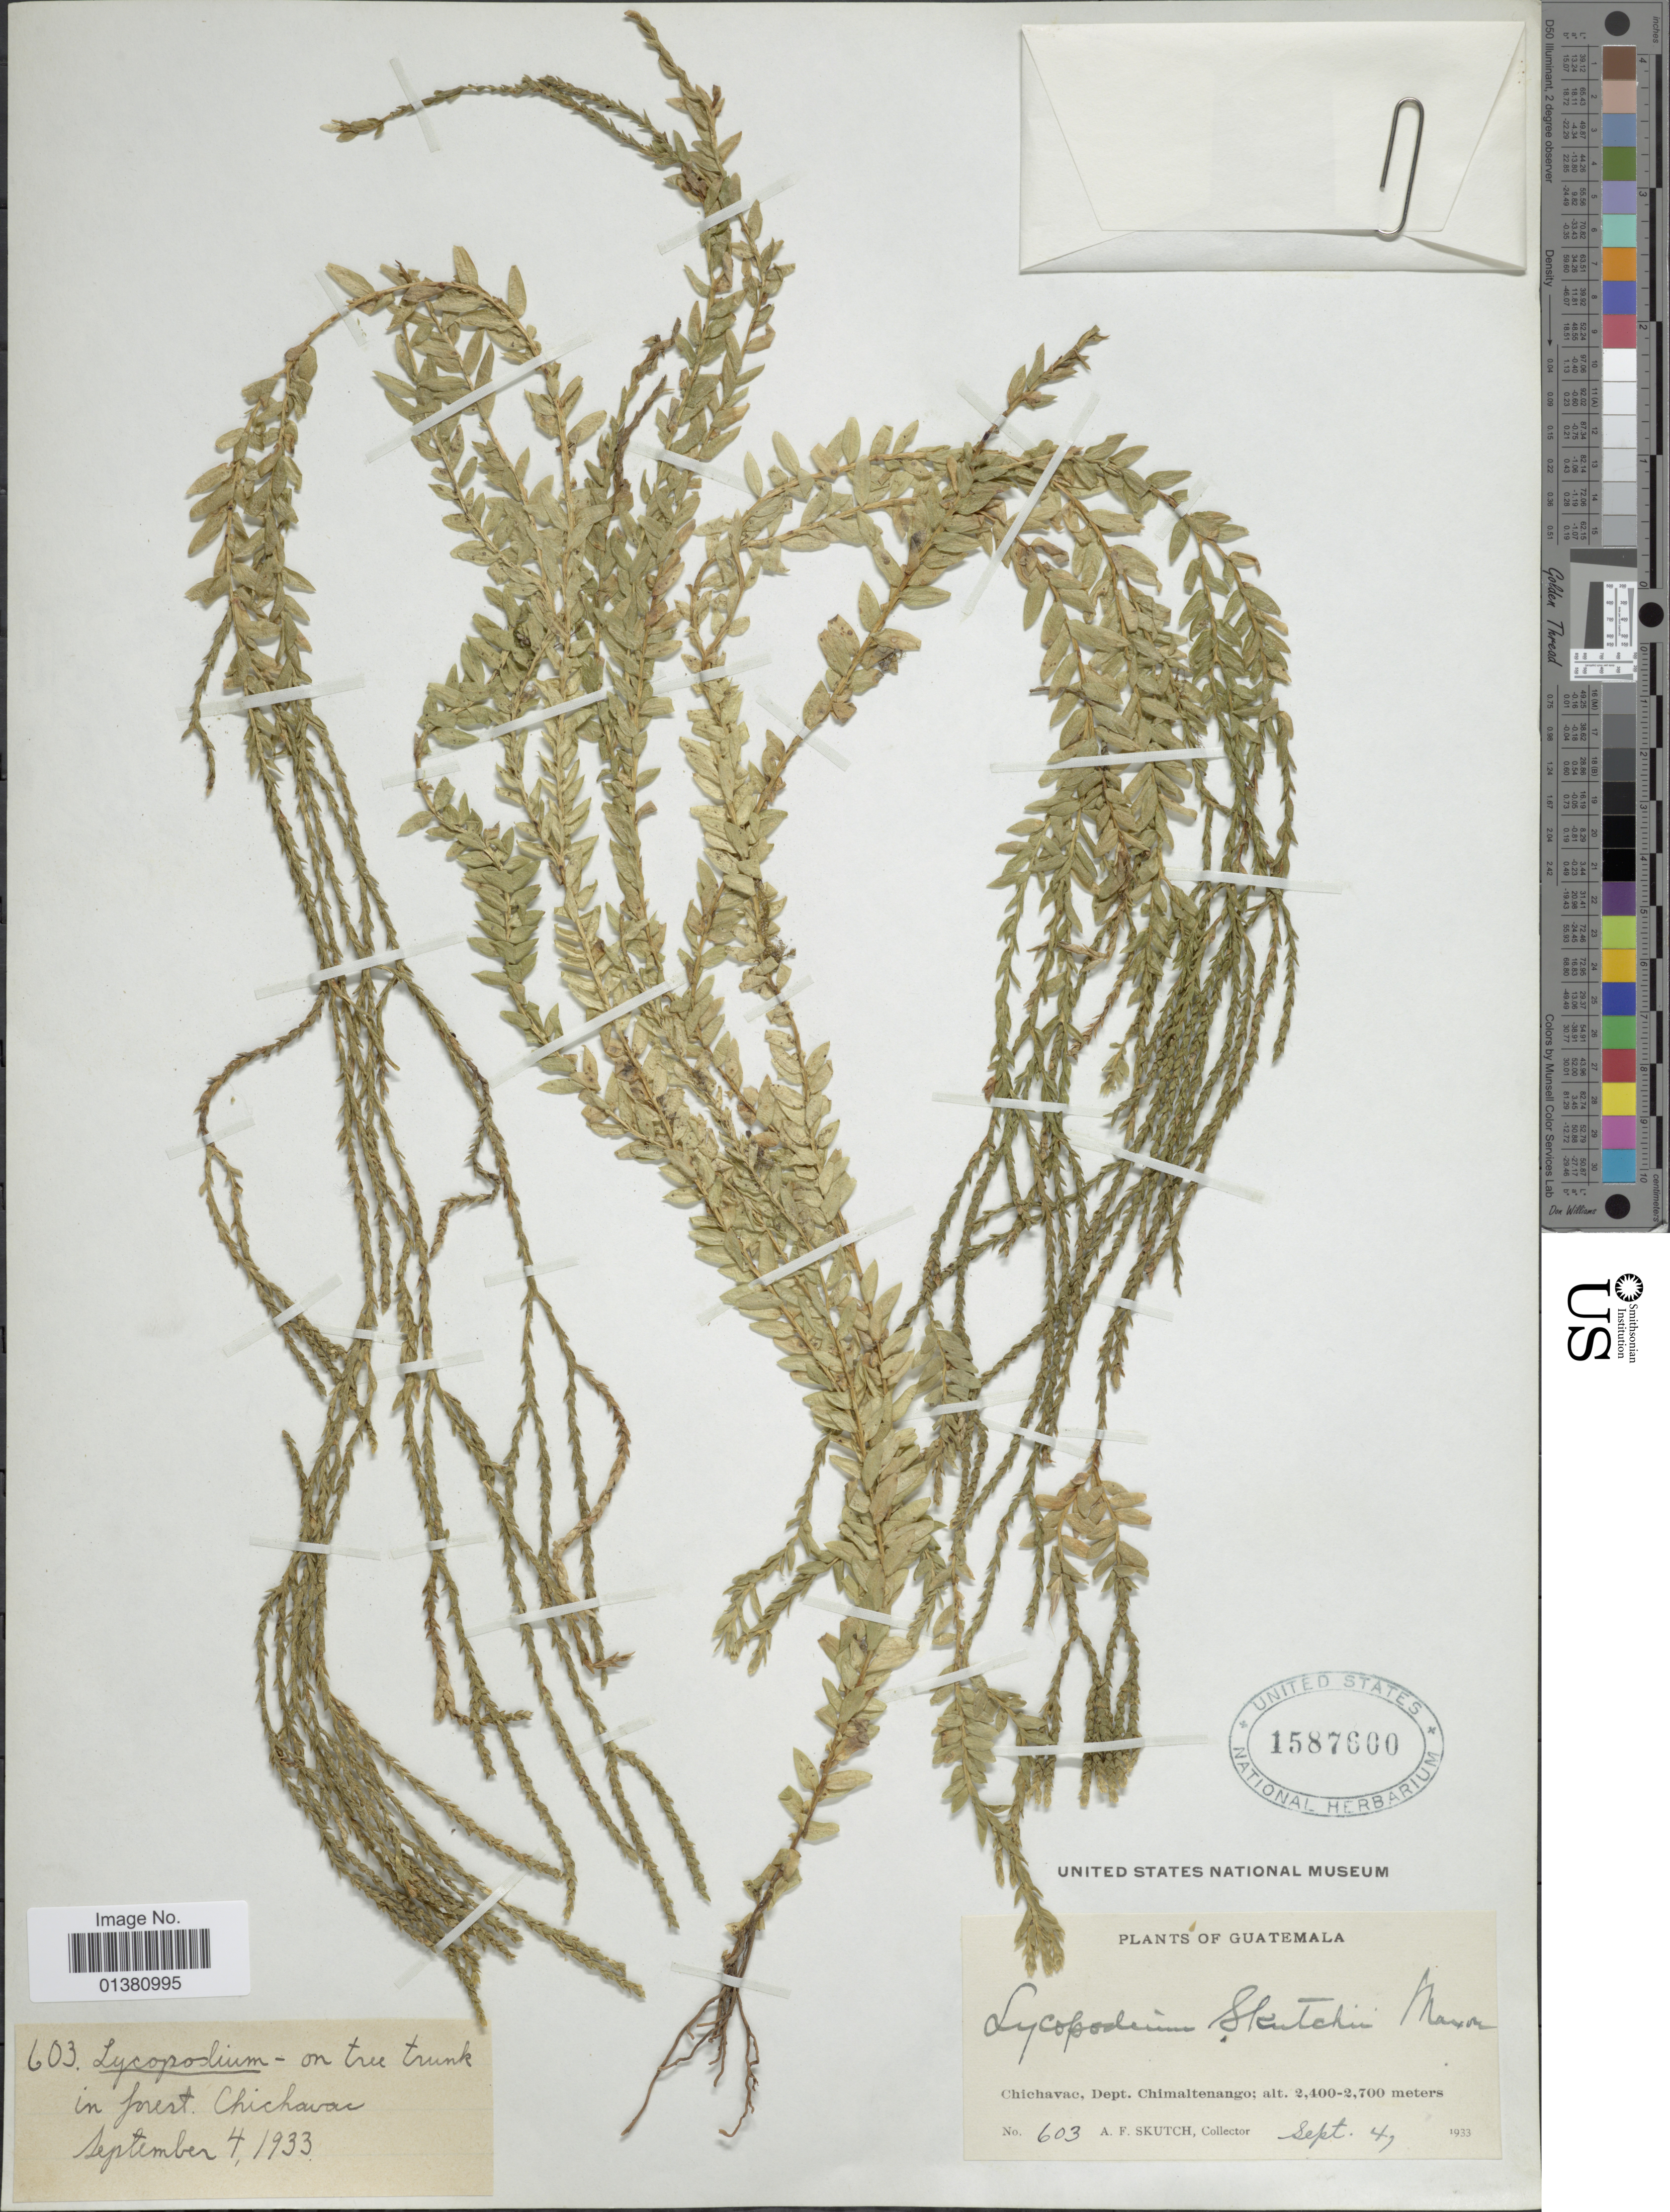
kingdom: Plantae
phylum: Tracheophyta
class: Lycopodiopsida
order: Lycopodiales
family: Lycopodiaceae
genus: Phlegmariurus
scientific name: Phlegmariurus myrsinites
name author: (Lam.) B. Øllg.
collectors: A. F. Skutch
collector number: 603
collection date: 1933-09-04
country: Guatemala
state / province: Chimaltenango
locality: Chichavac, Dept Chimaltenango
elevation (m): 2400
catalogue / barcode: US 1587600